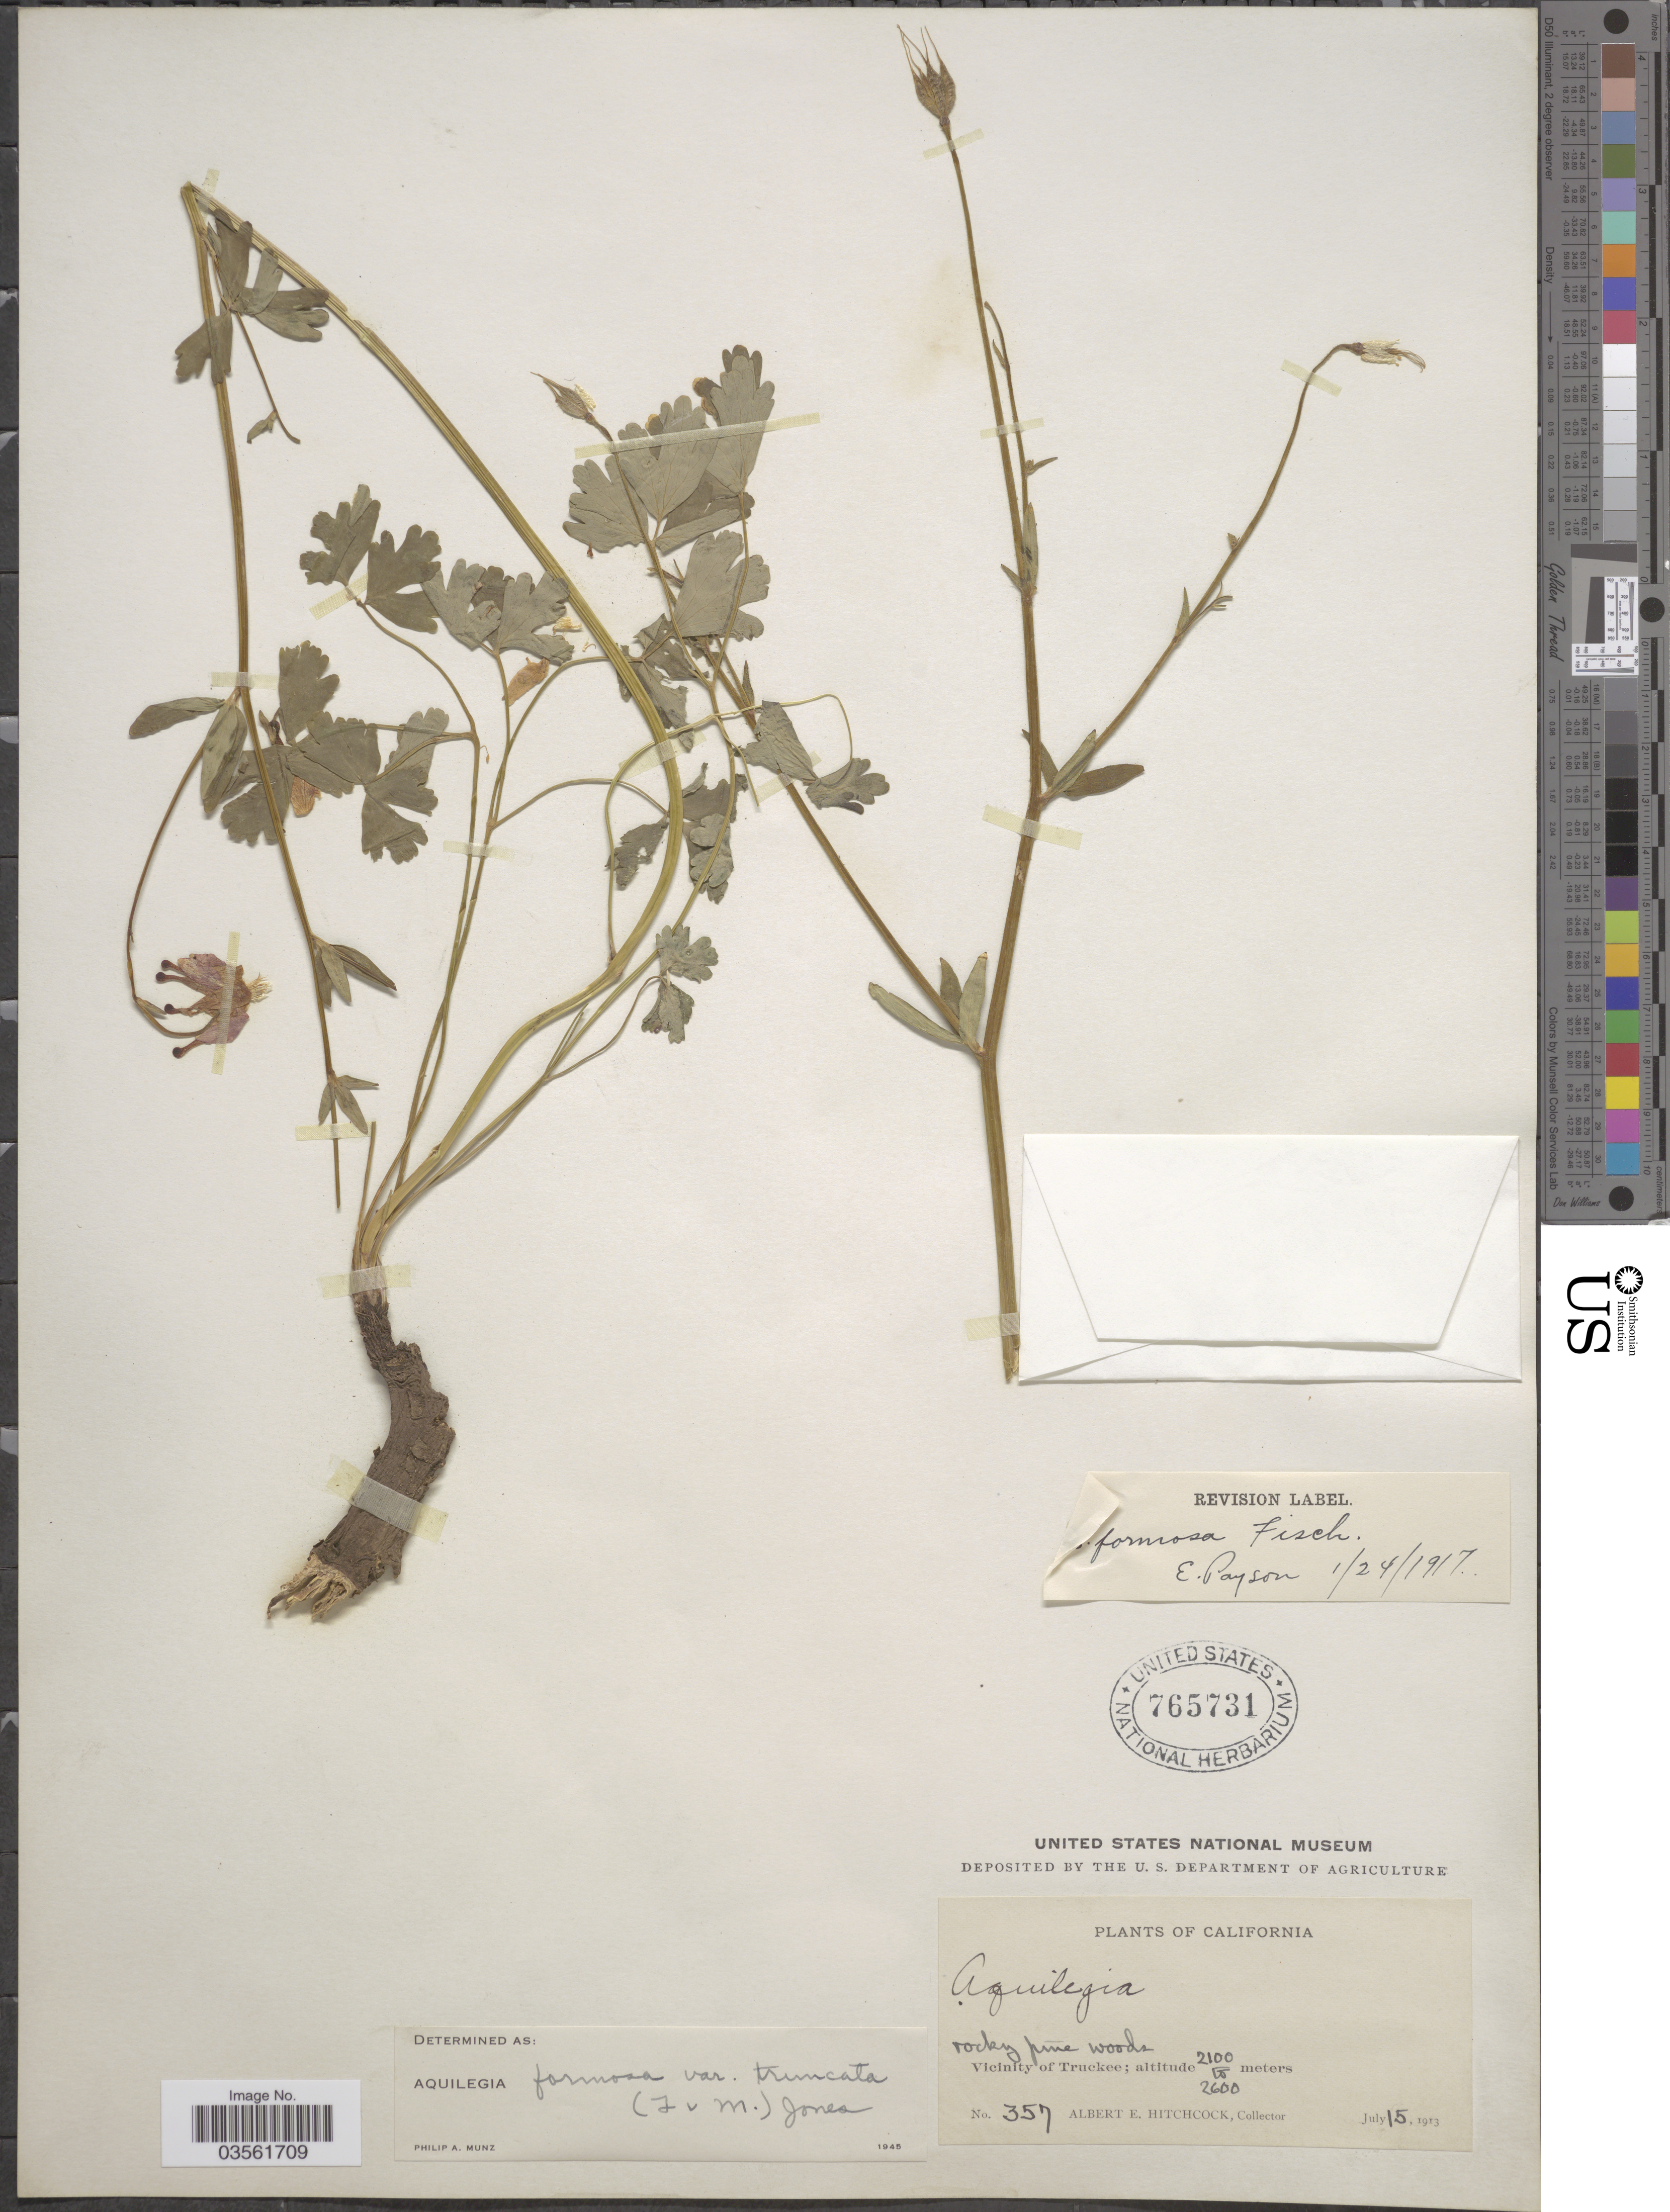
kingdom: Plantae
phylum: Tracheophyta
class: Magnoliopsida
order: Ranunculales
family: Ranunculaceae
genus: Aquilegia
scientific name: Aquilegia formosa var. truncata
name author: M.E. Jones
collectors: A. Hitchcock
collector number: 357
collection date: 1913-07-15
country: United States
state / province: California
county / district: Nevada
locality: Vicinity of Truckee.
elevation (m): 2100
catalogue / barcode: US 765731